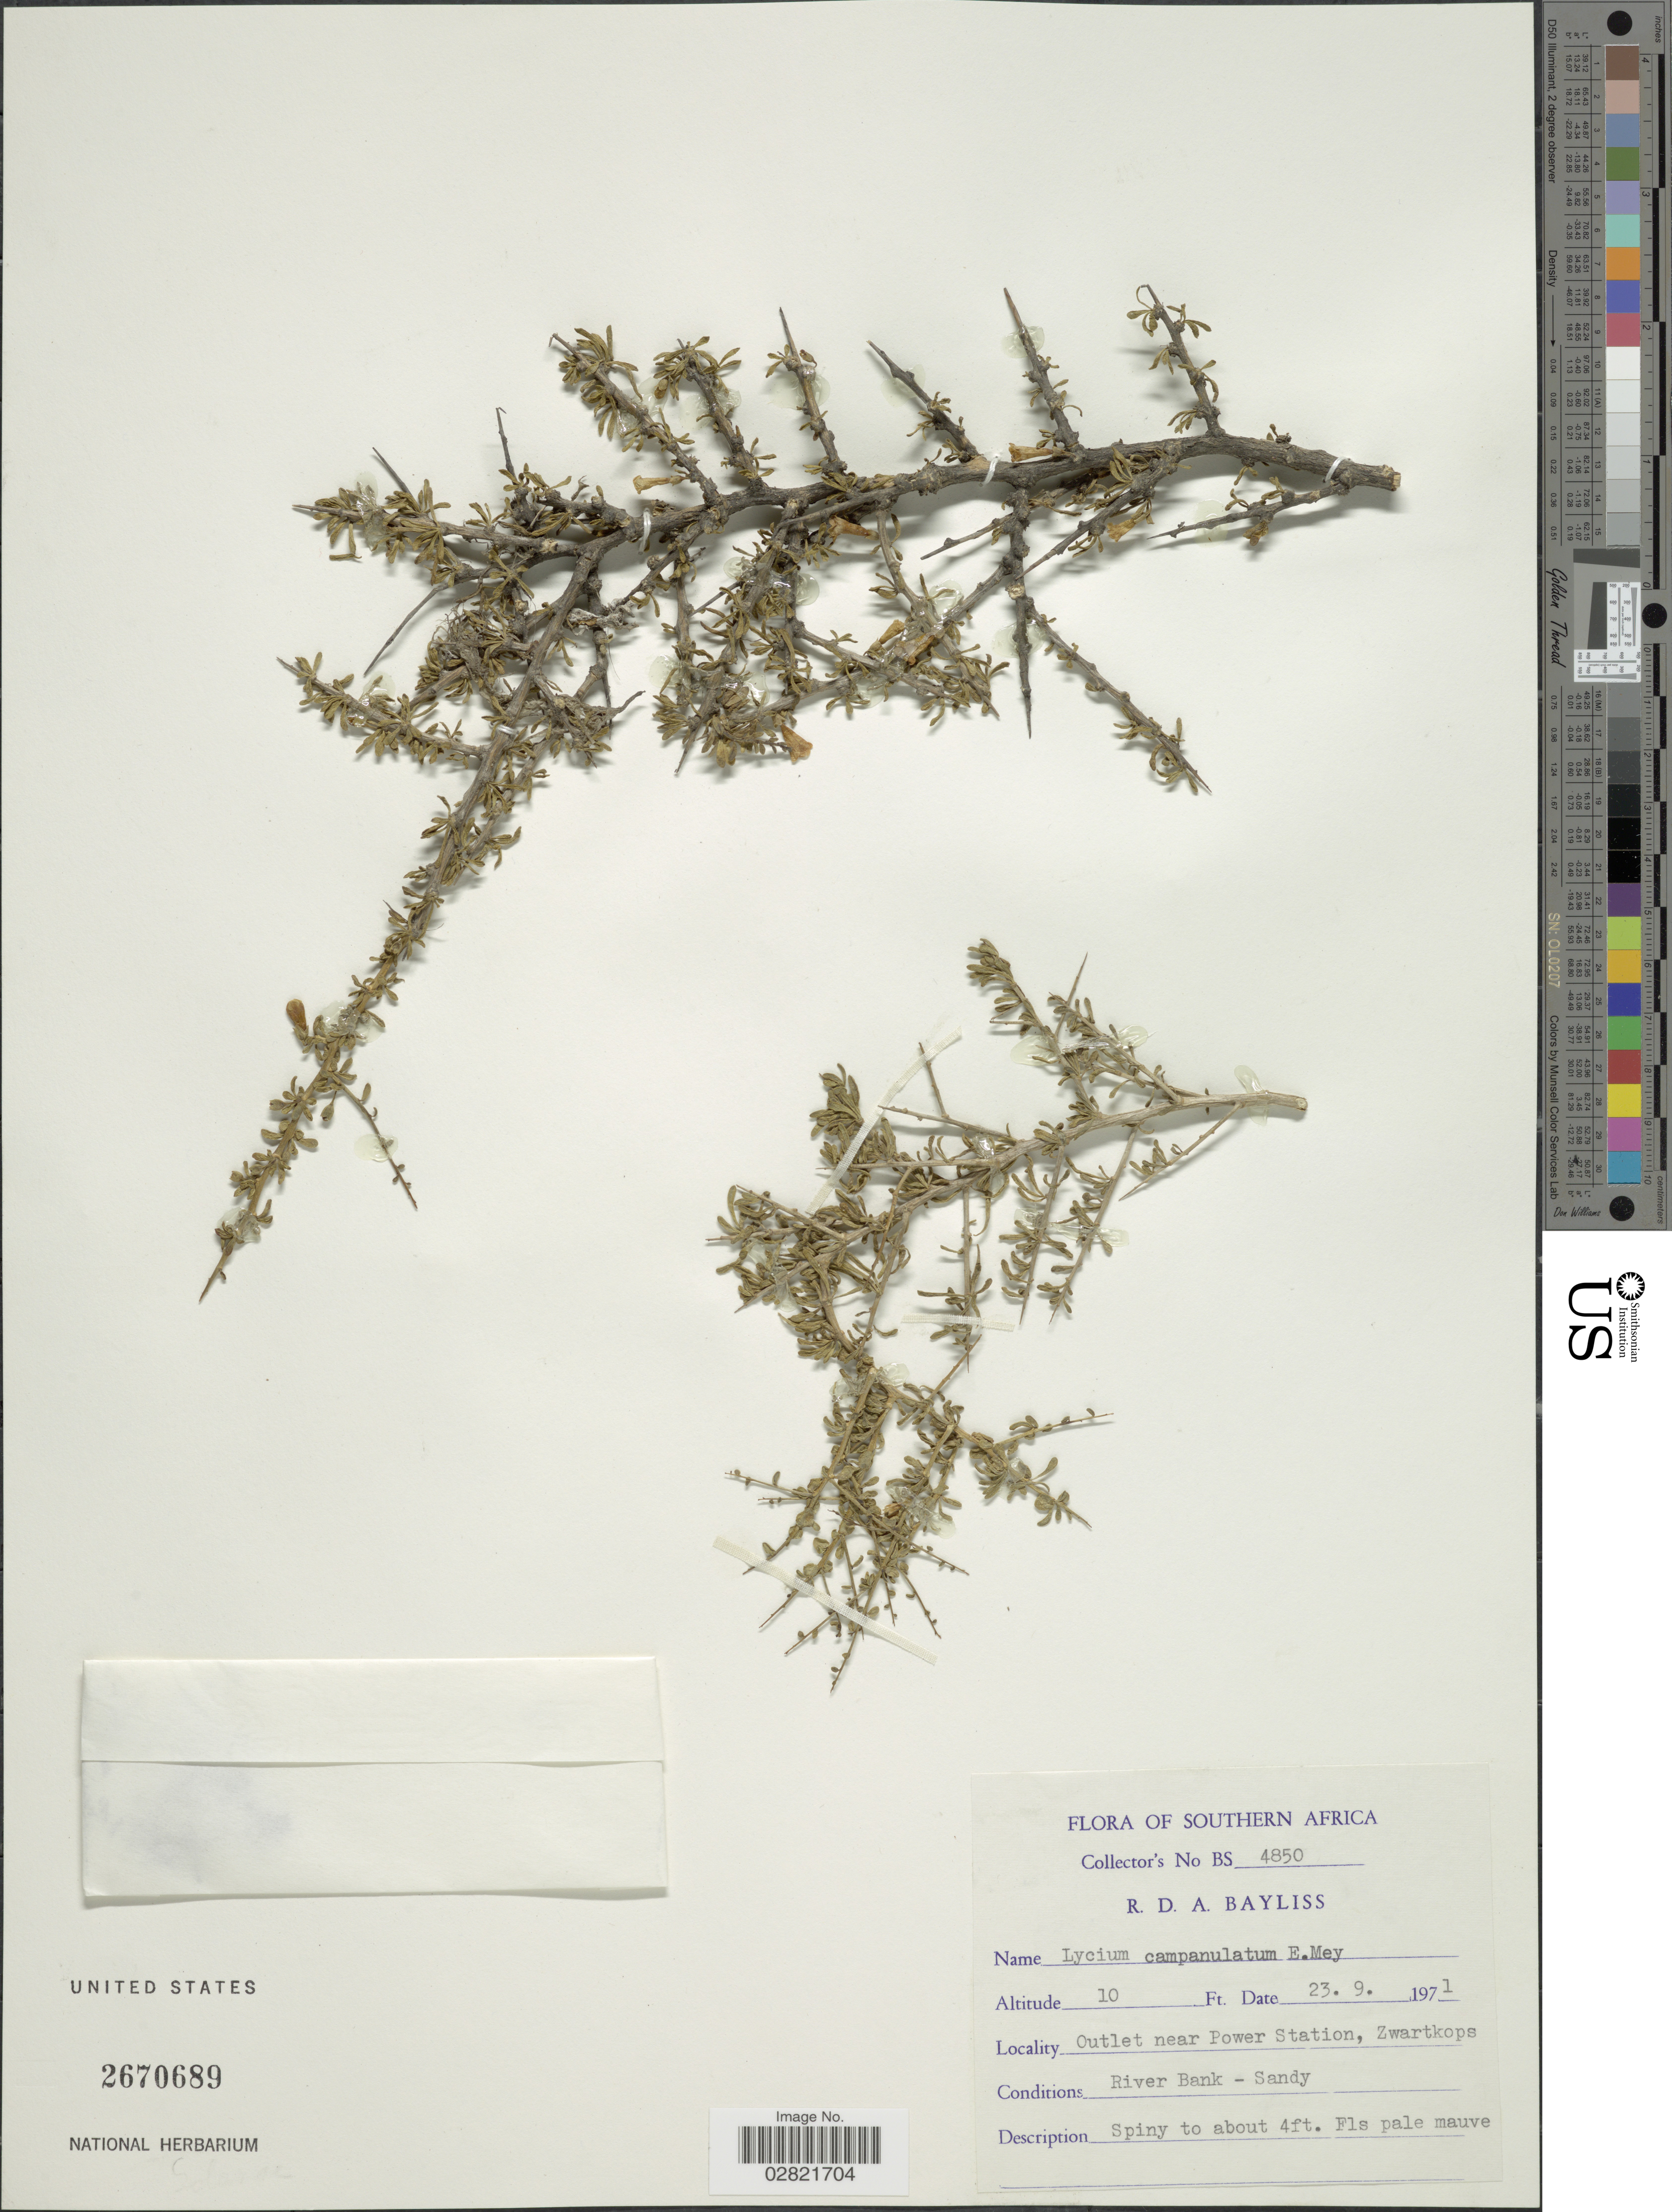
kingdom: Plantae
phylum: Tracheophyta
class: Magnoliopsida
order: Solanales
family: Solanaceae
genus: Lycium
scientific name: Lycium ferocissimum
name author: Miers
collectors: R. Bayliss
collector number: BS4850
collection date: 1971-09-23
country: South Africa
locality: Southern Africa. Outlet near Power Station, Zwartkops.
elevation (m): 3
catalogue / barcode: US 2670689